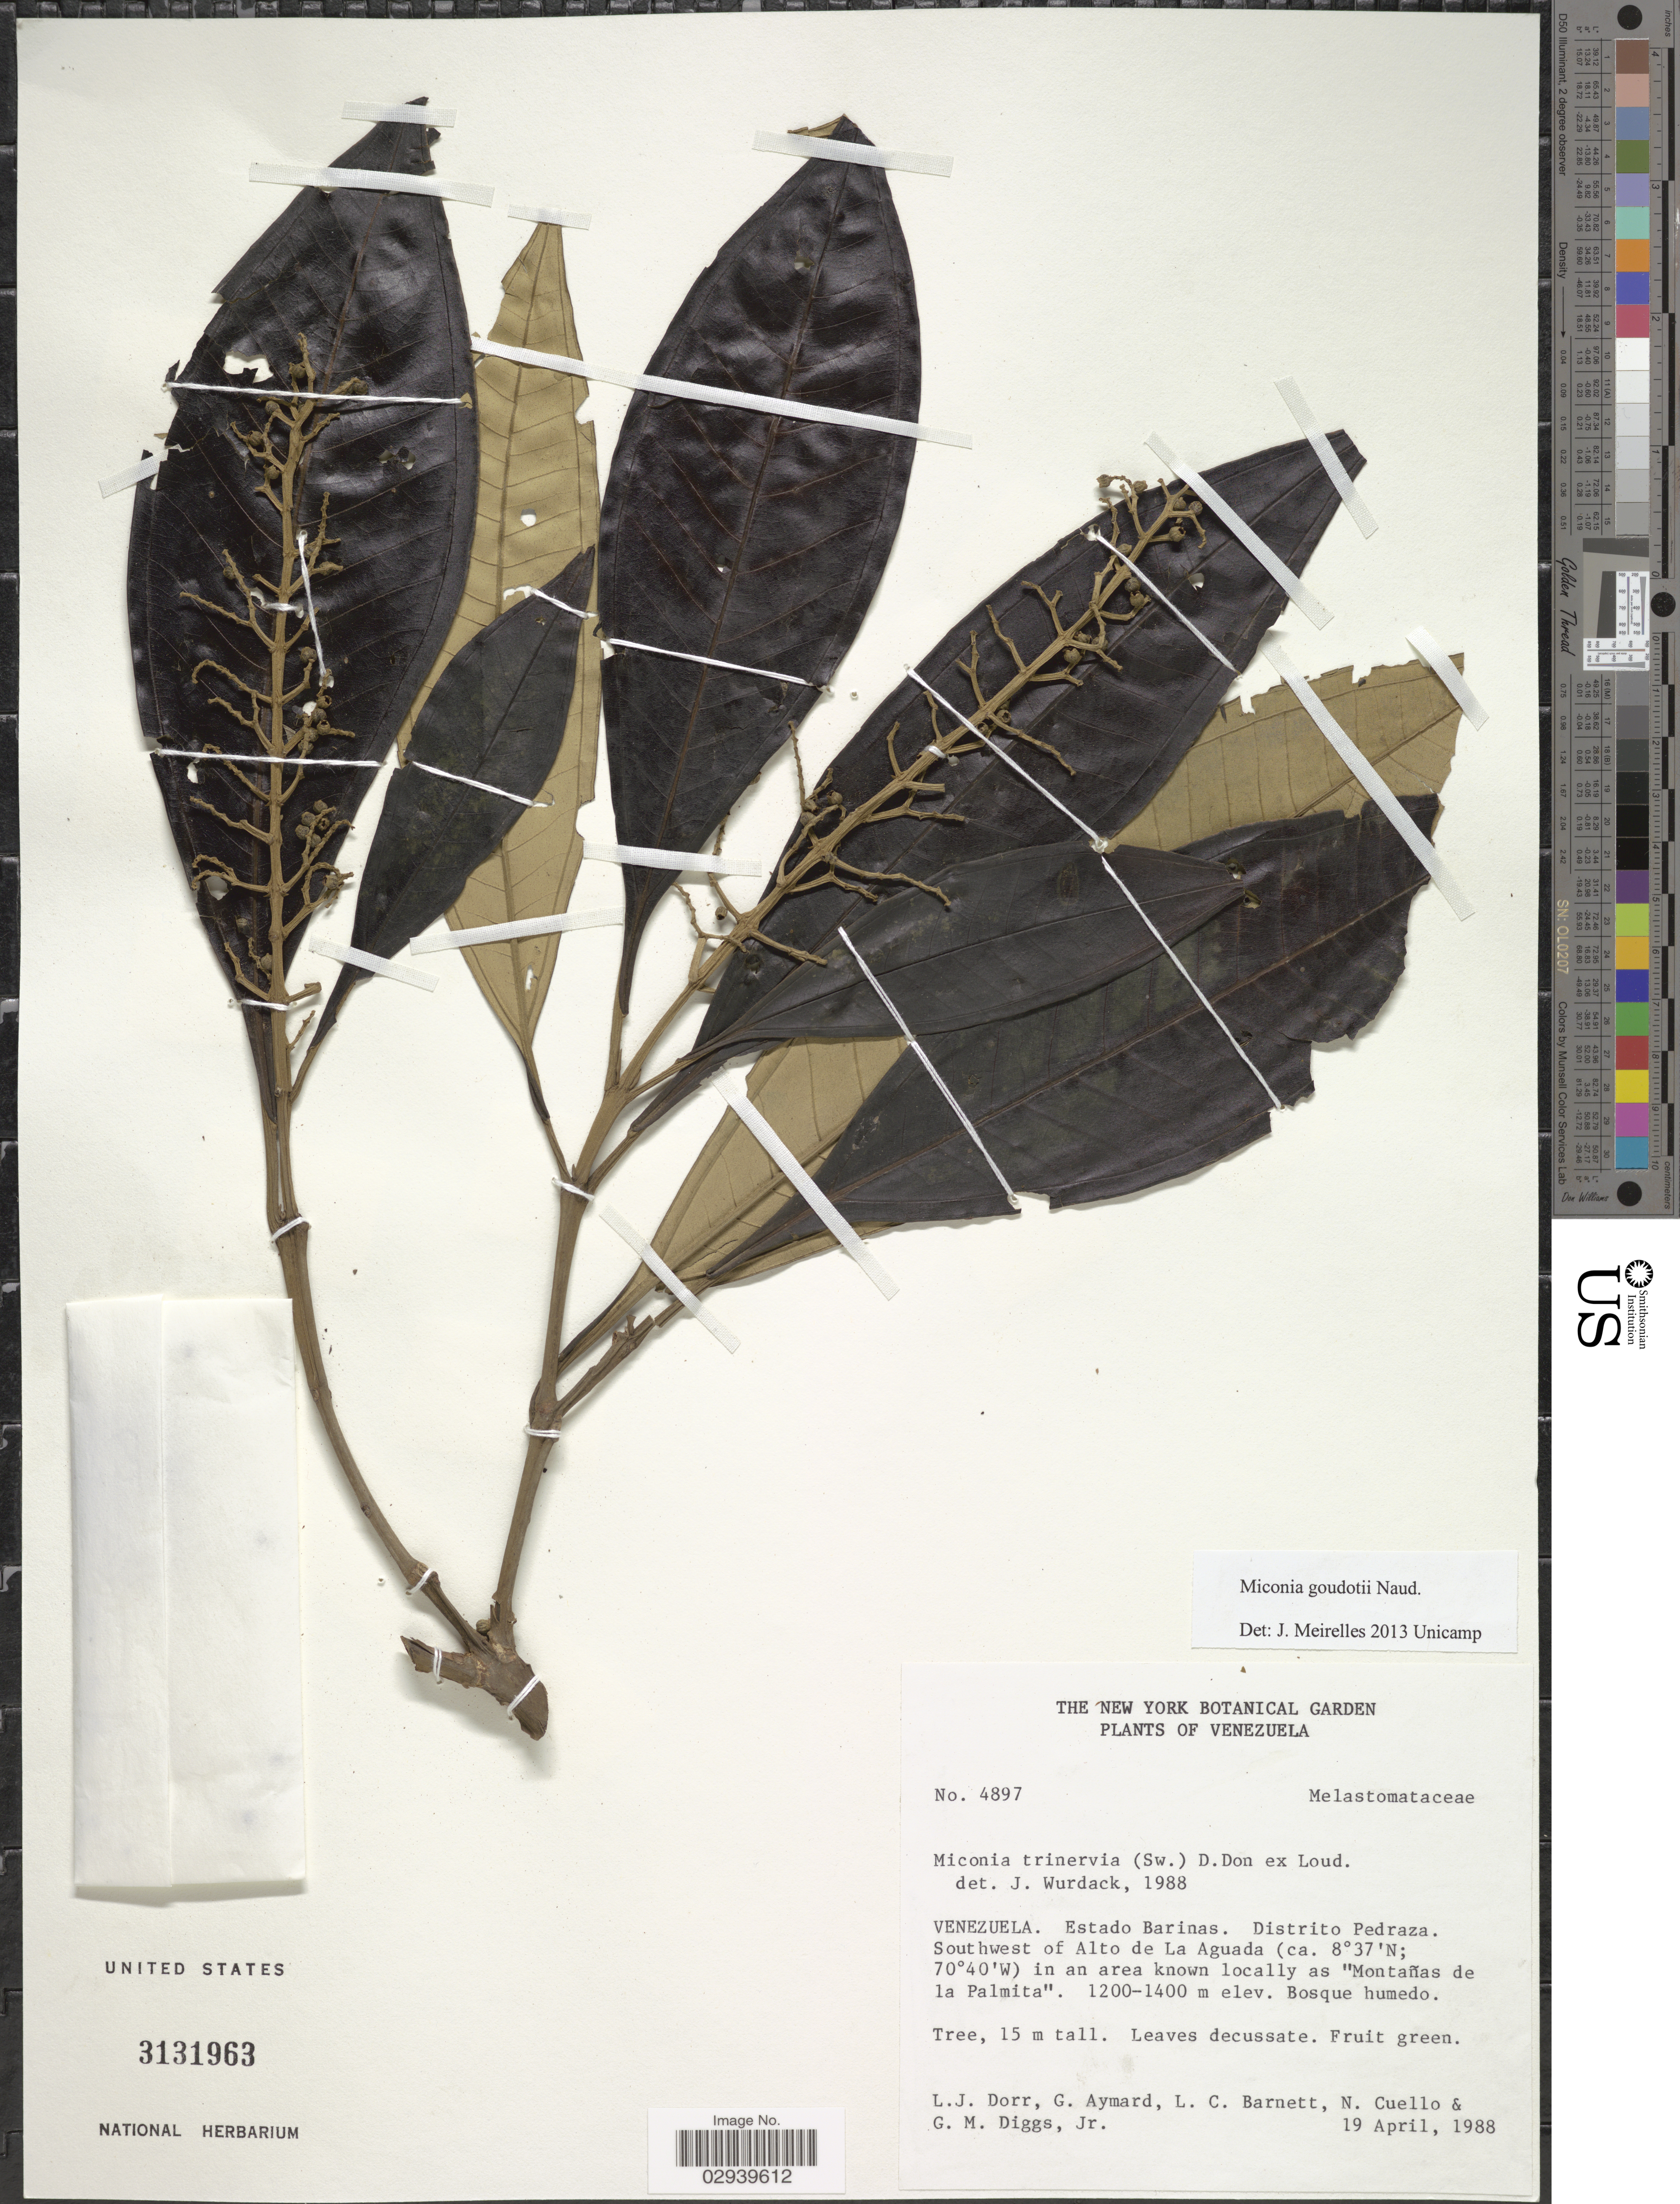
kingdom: Plantae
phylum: Tracheophyta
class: Magnoliopsida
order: Myrtales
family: Melastomataceae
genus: Miconia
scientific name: Miconia goudotii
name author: Naudin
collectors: L. J. Dorr, G. A. Aymard, L. C. Barnett, N. L. Cuello & G. Diggs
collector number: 4897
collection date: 1988-04-19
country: Venezuela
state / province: Barinas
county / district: Pedraza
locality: SW of Alto de La Aguada in an area known locally as "Montañas de la Palmita"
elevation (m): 1200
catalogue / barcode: US 3131963